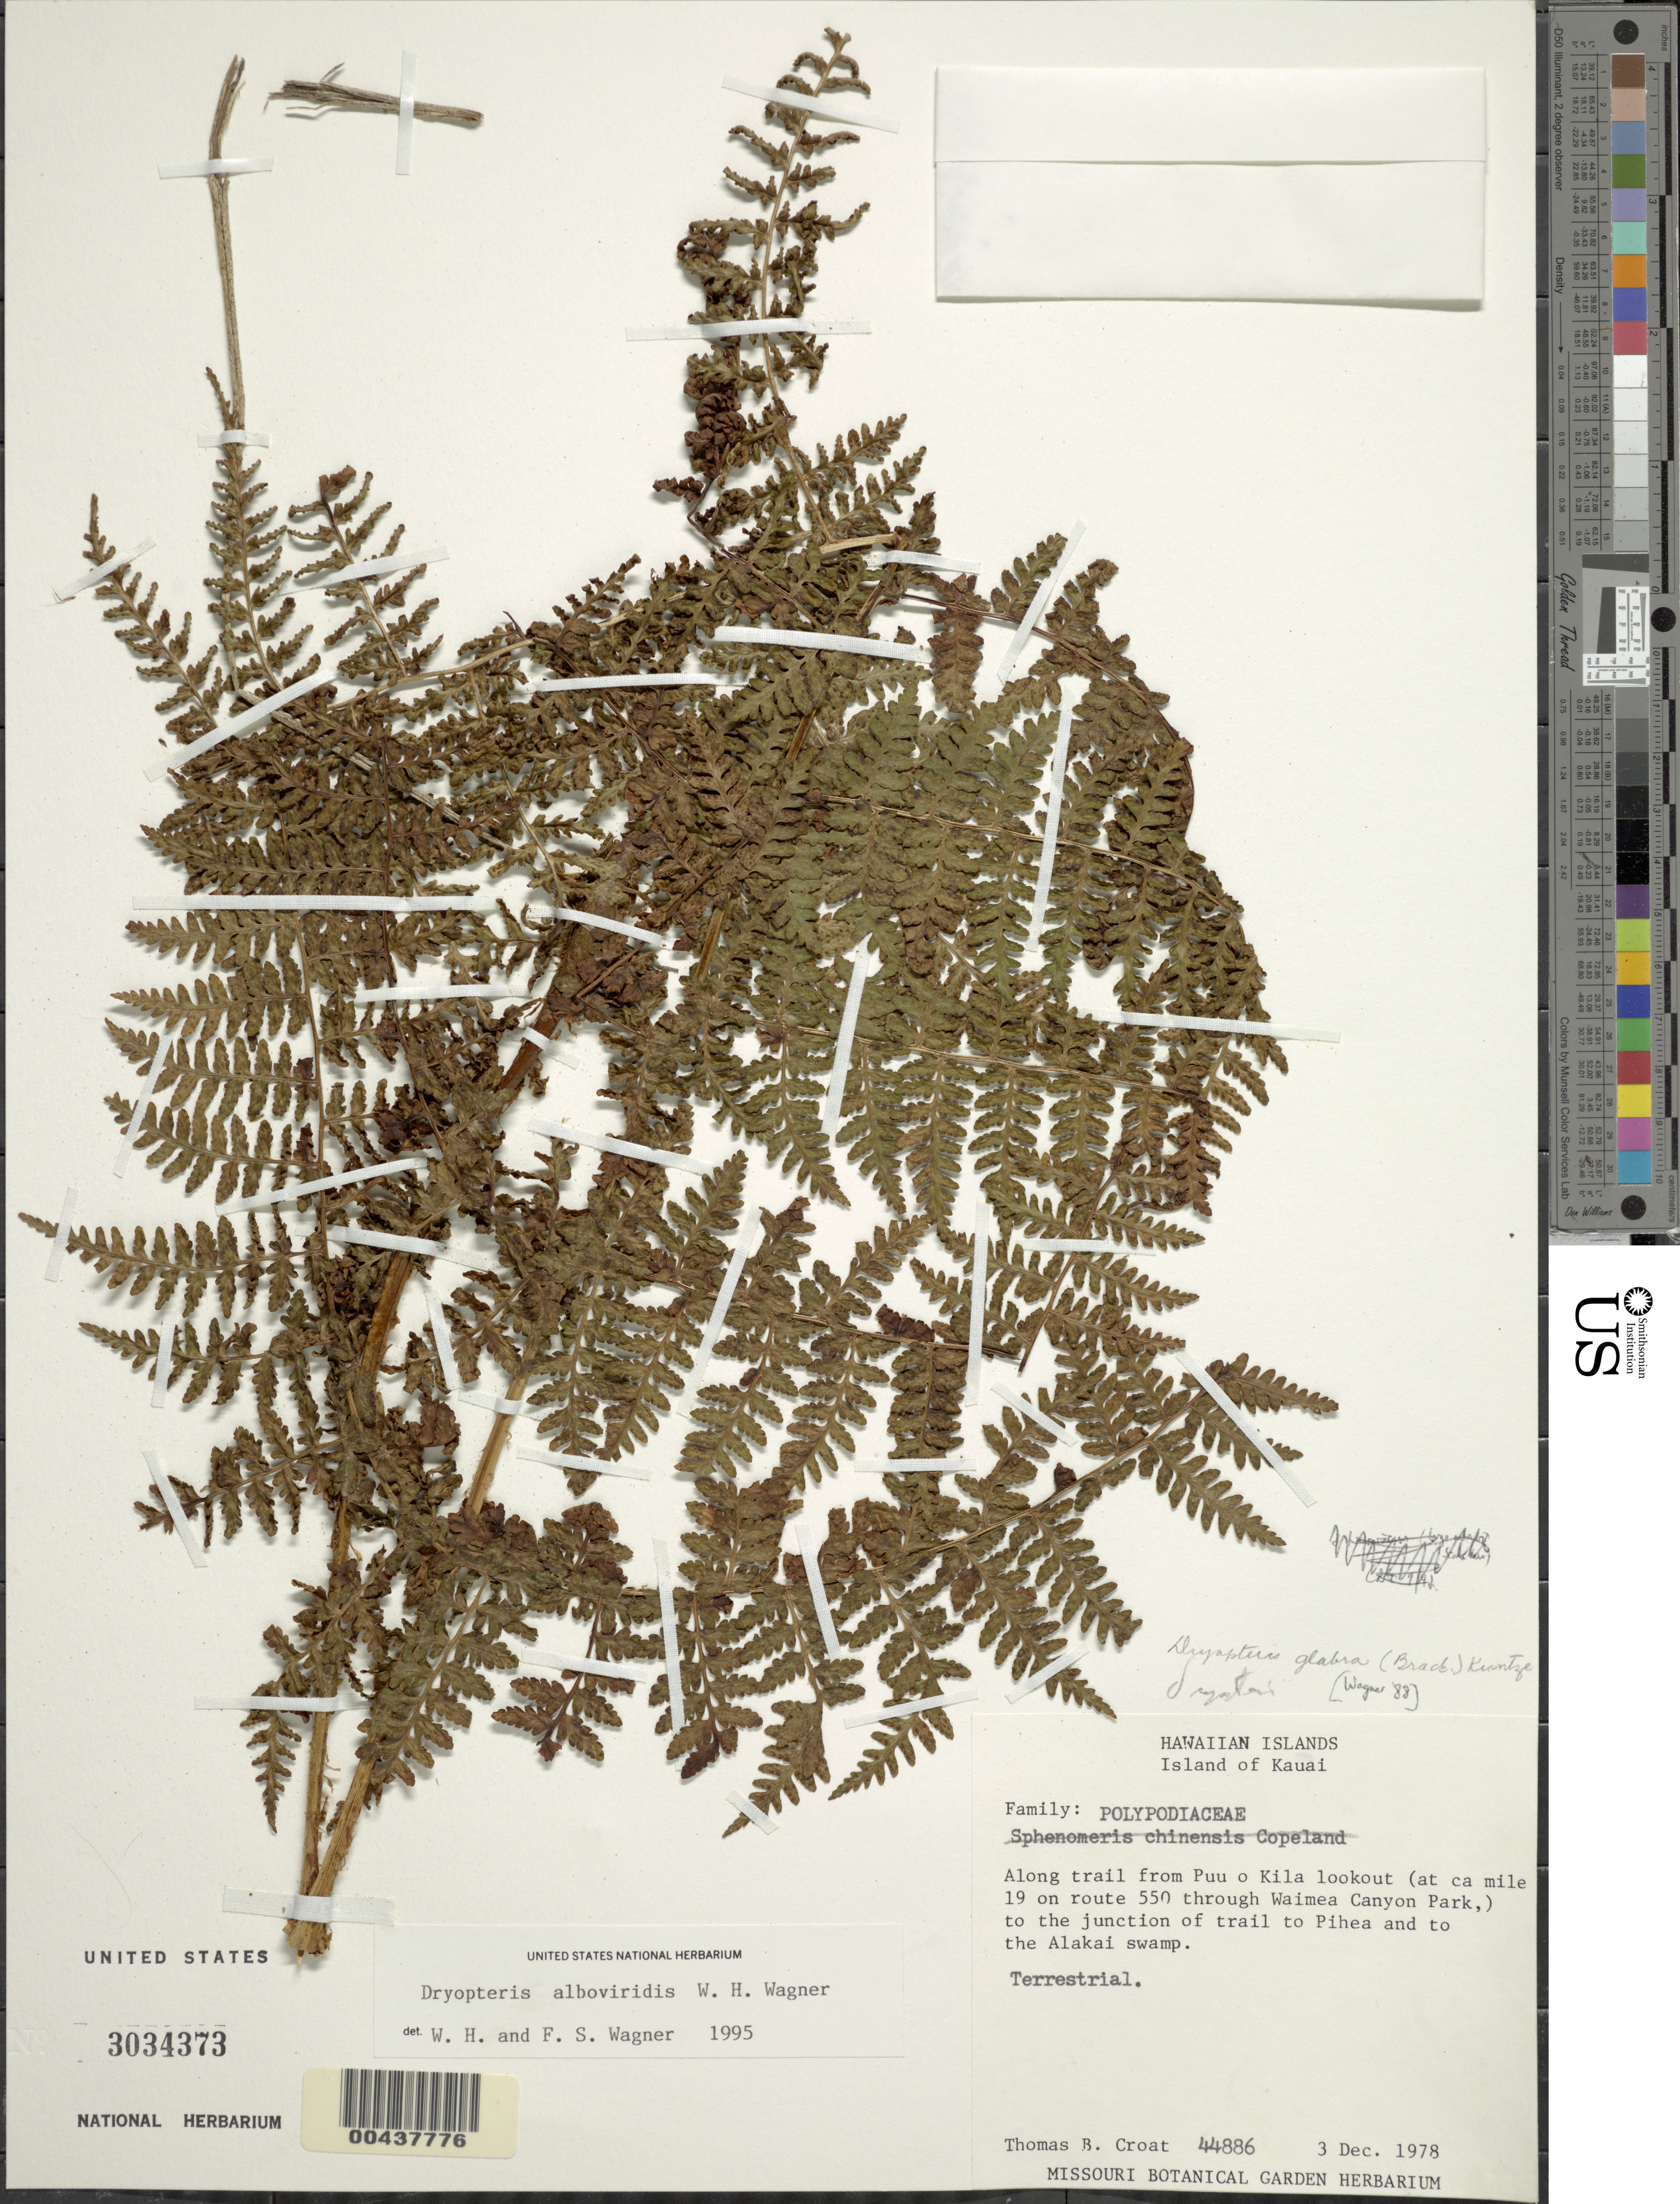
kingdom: Plantae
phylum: Tracheophyta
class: Polypodiopsida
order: Polypodiales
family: Dryopteridaceae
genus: Dryopteris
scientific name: Dryopteris alboviridis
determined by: Wagner, W. L.; Wagner, F. S.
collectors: T. B. Croat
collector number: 44886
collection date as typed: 3 Dec 1978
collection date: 1978-12-03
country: United States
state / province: Hawaii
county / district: Kauai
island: Kaua'i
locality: Along trail from Puu o Kila lookout (at ca mi 19 on route 550 through Waimea Canyon Park,) to the junction of trail to Pihea ...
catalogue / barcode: US 3034373